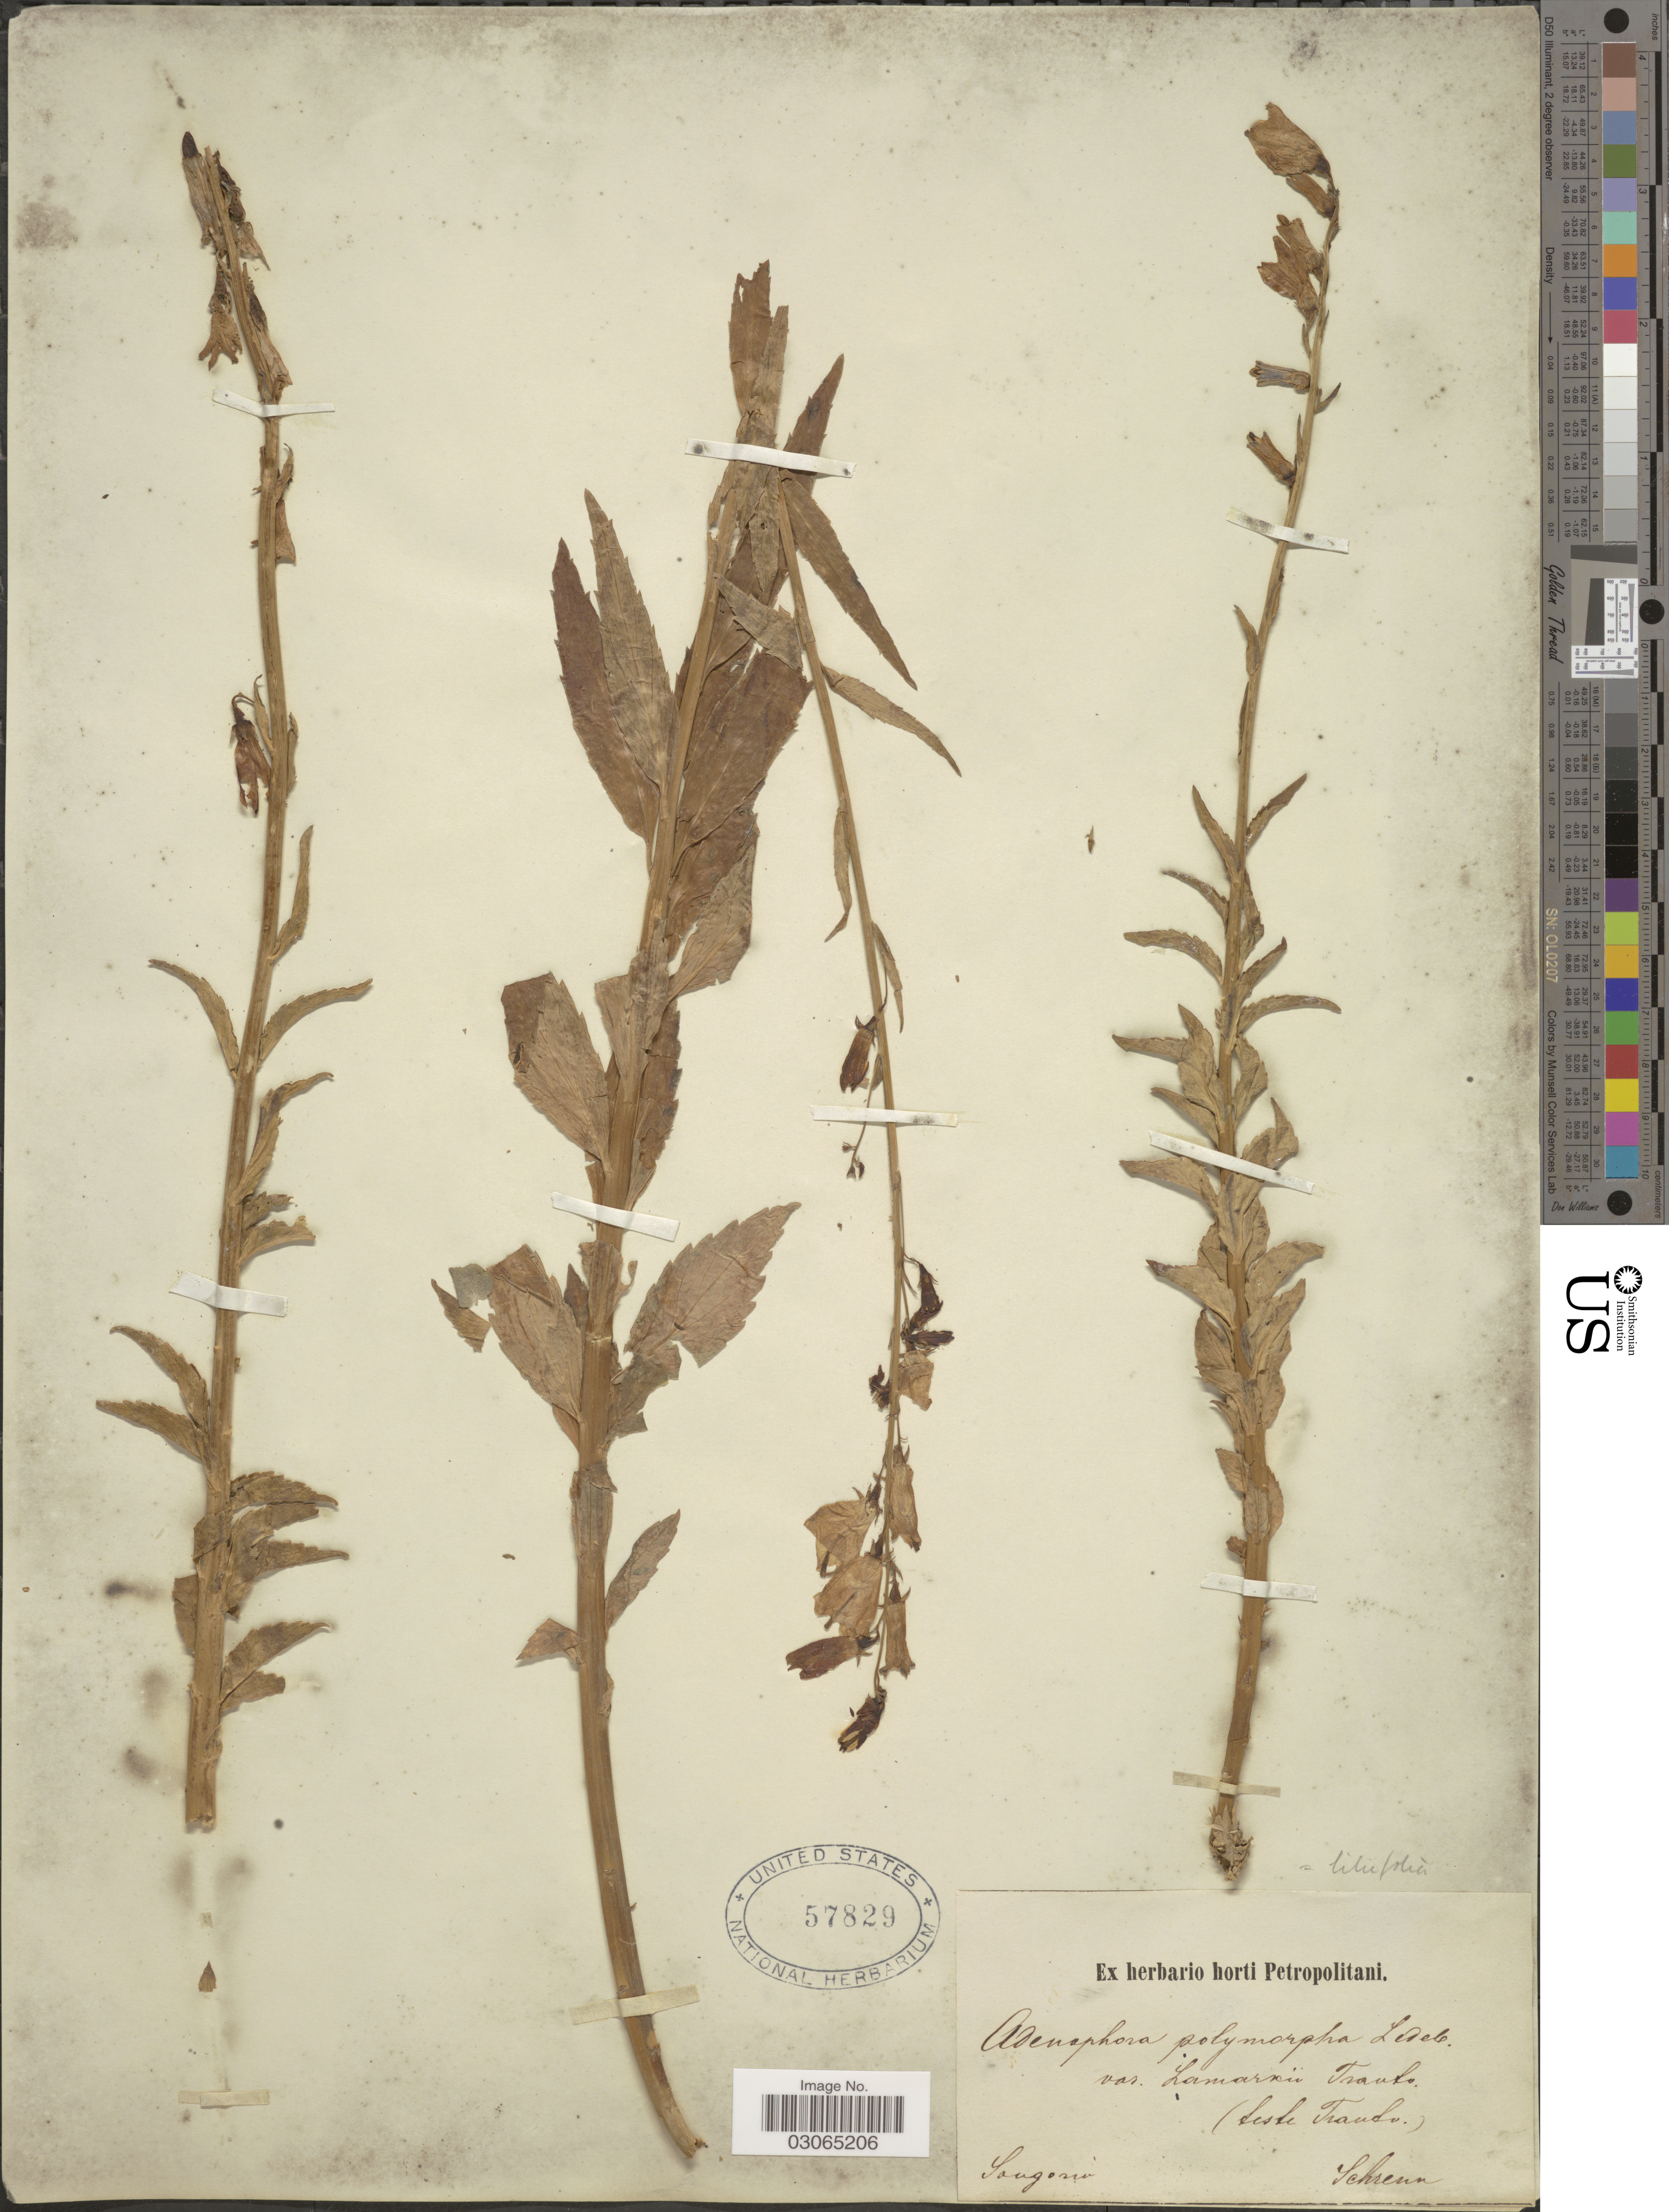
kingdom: Plantae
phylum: Tracheophyta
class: Magnoliopsida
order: Asterales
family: Campanulaceae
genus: Adenophora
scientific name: Adenophora liliifolia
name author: (L.) A. DC.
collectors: Schrenk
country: Kazakhstan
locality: Songoria.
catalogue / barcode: US 57829